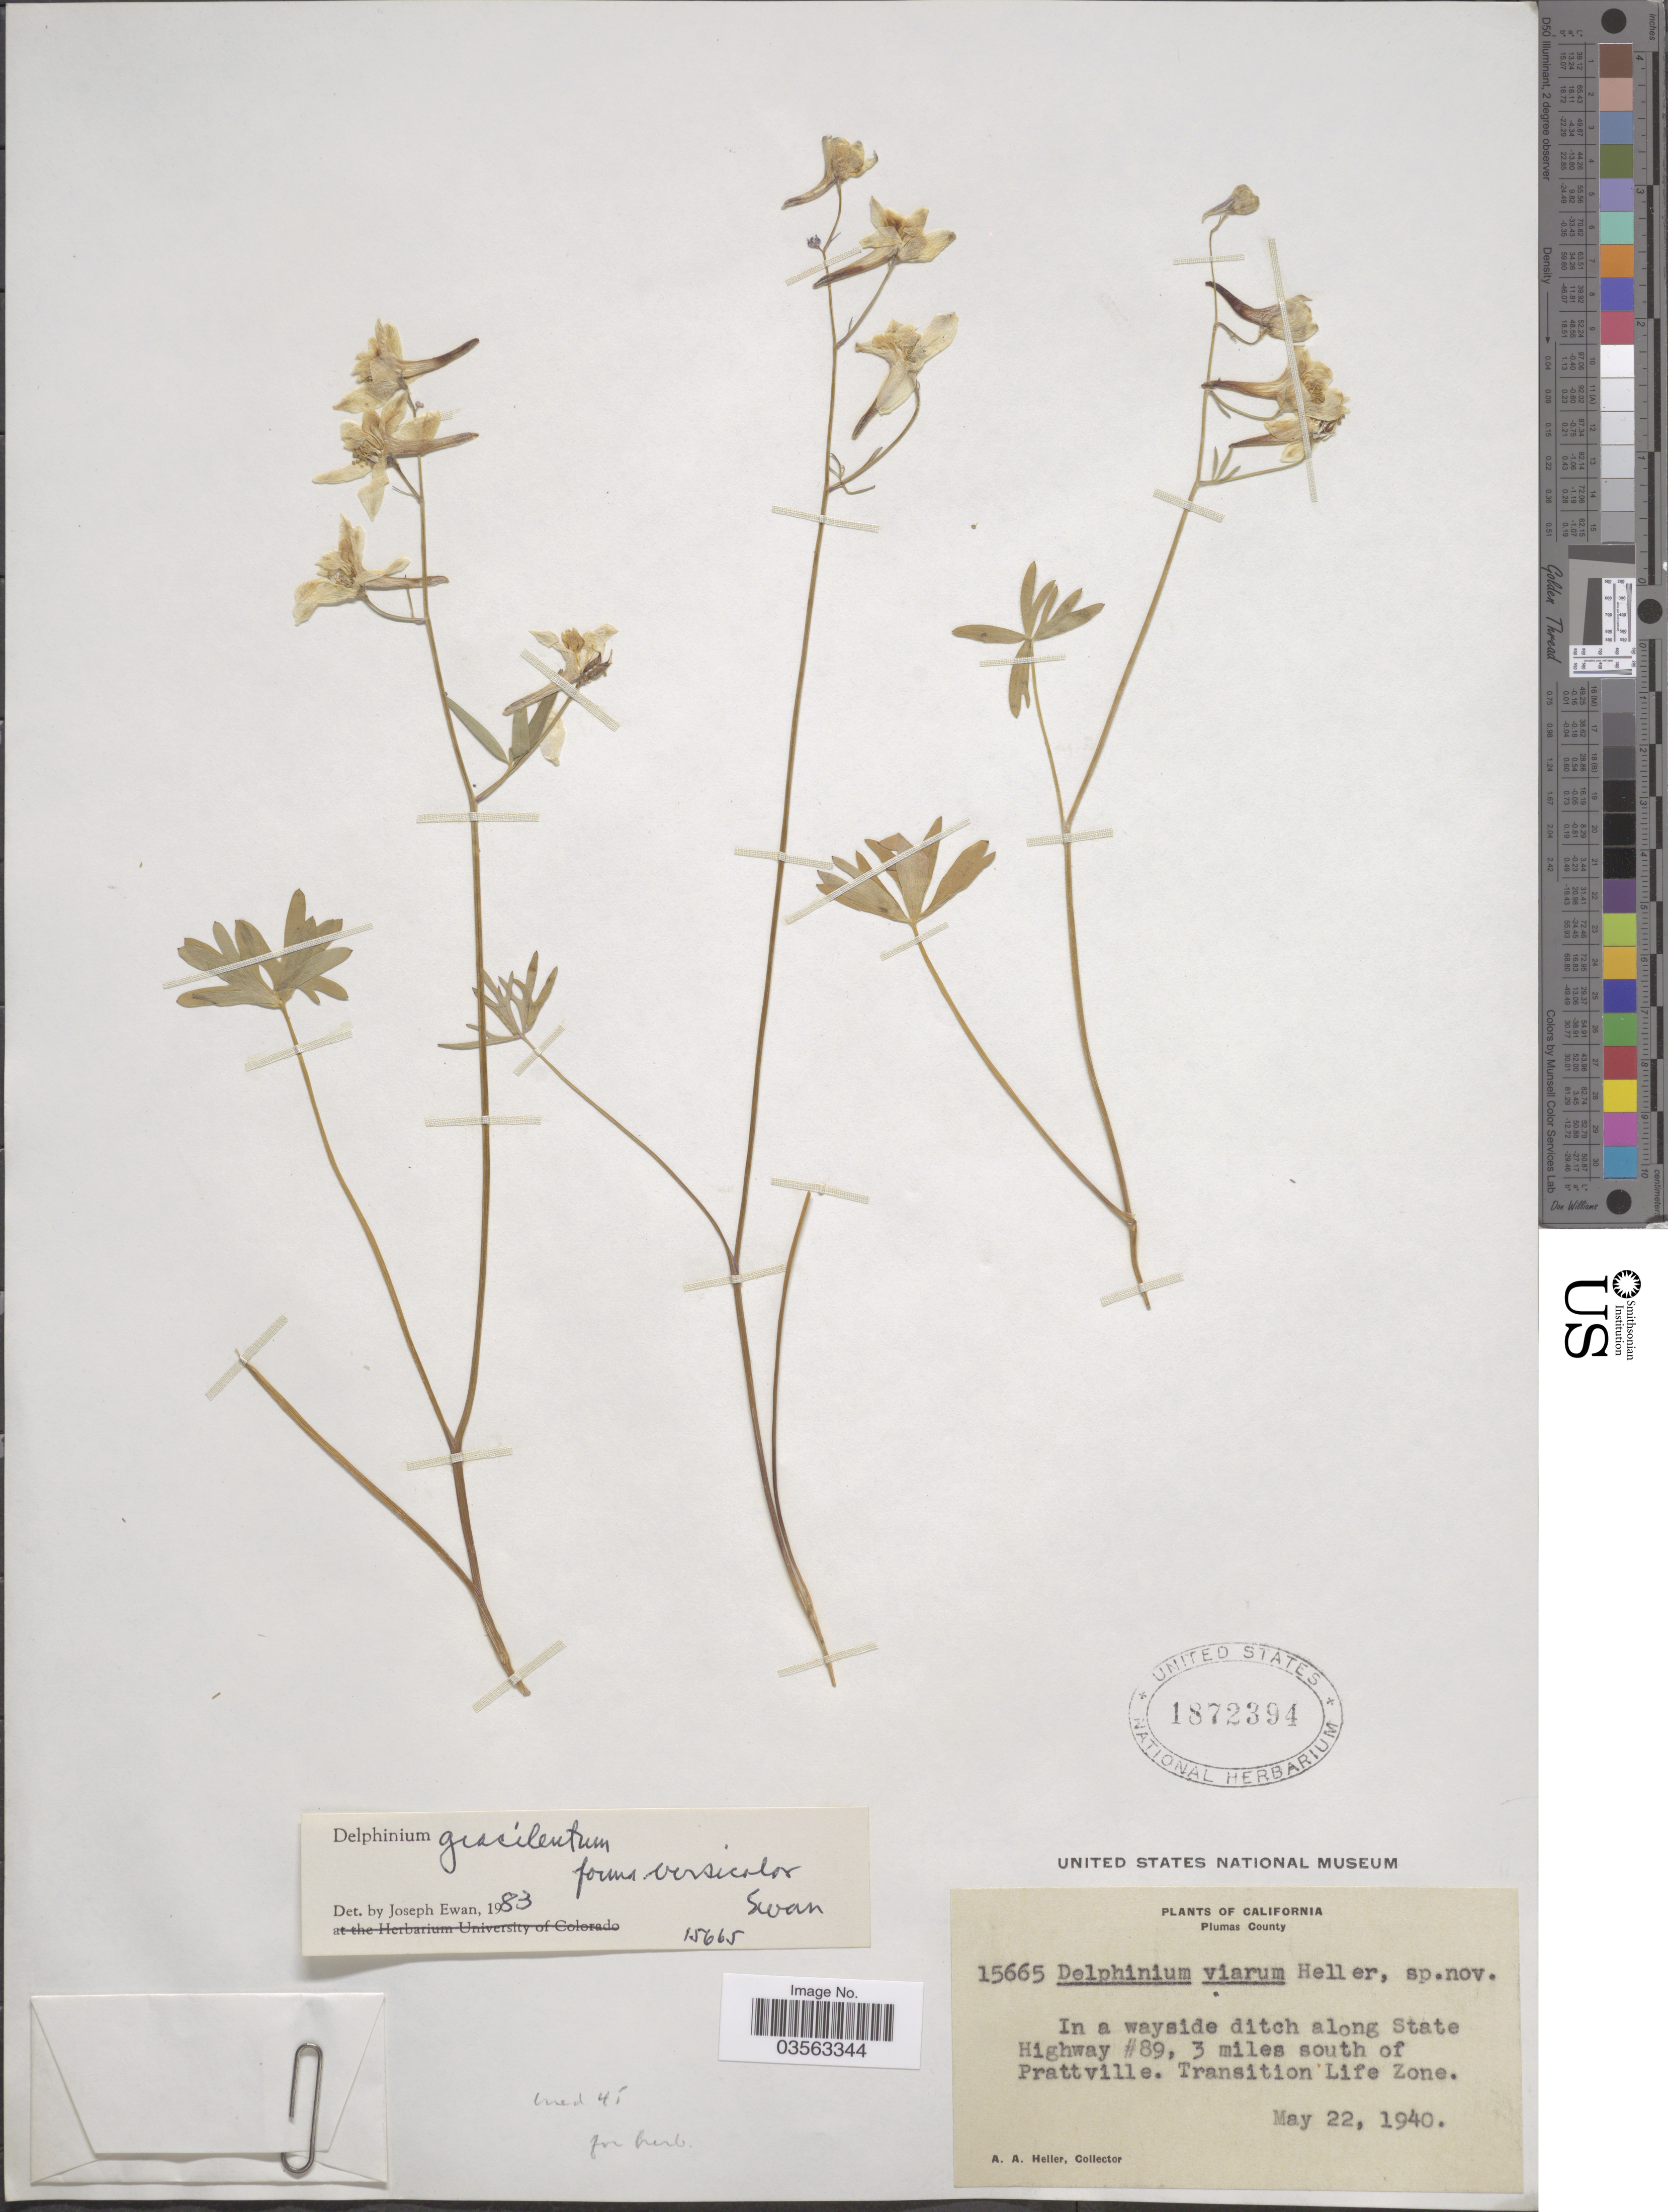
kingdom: Plantae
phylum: Tracheophyta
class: Magnoliopsida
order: Ranunculales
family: Ranunculaceae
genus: Delphinium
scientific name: Delphinium gracilentum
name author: Greene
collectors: A. A. Heller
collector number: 15665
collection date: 1940-05-22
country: United States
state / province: California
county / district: Plumas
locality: Plumas County. In a wayside ditch along State Highway #89, 3 miles south of Prattville. Transition Life Zone.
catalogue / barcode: US 1872394